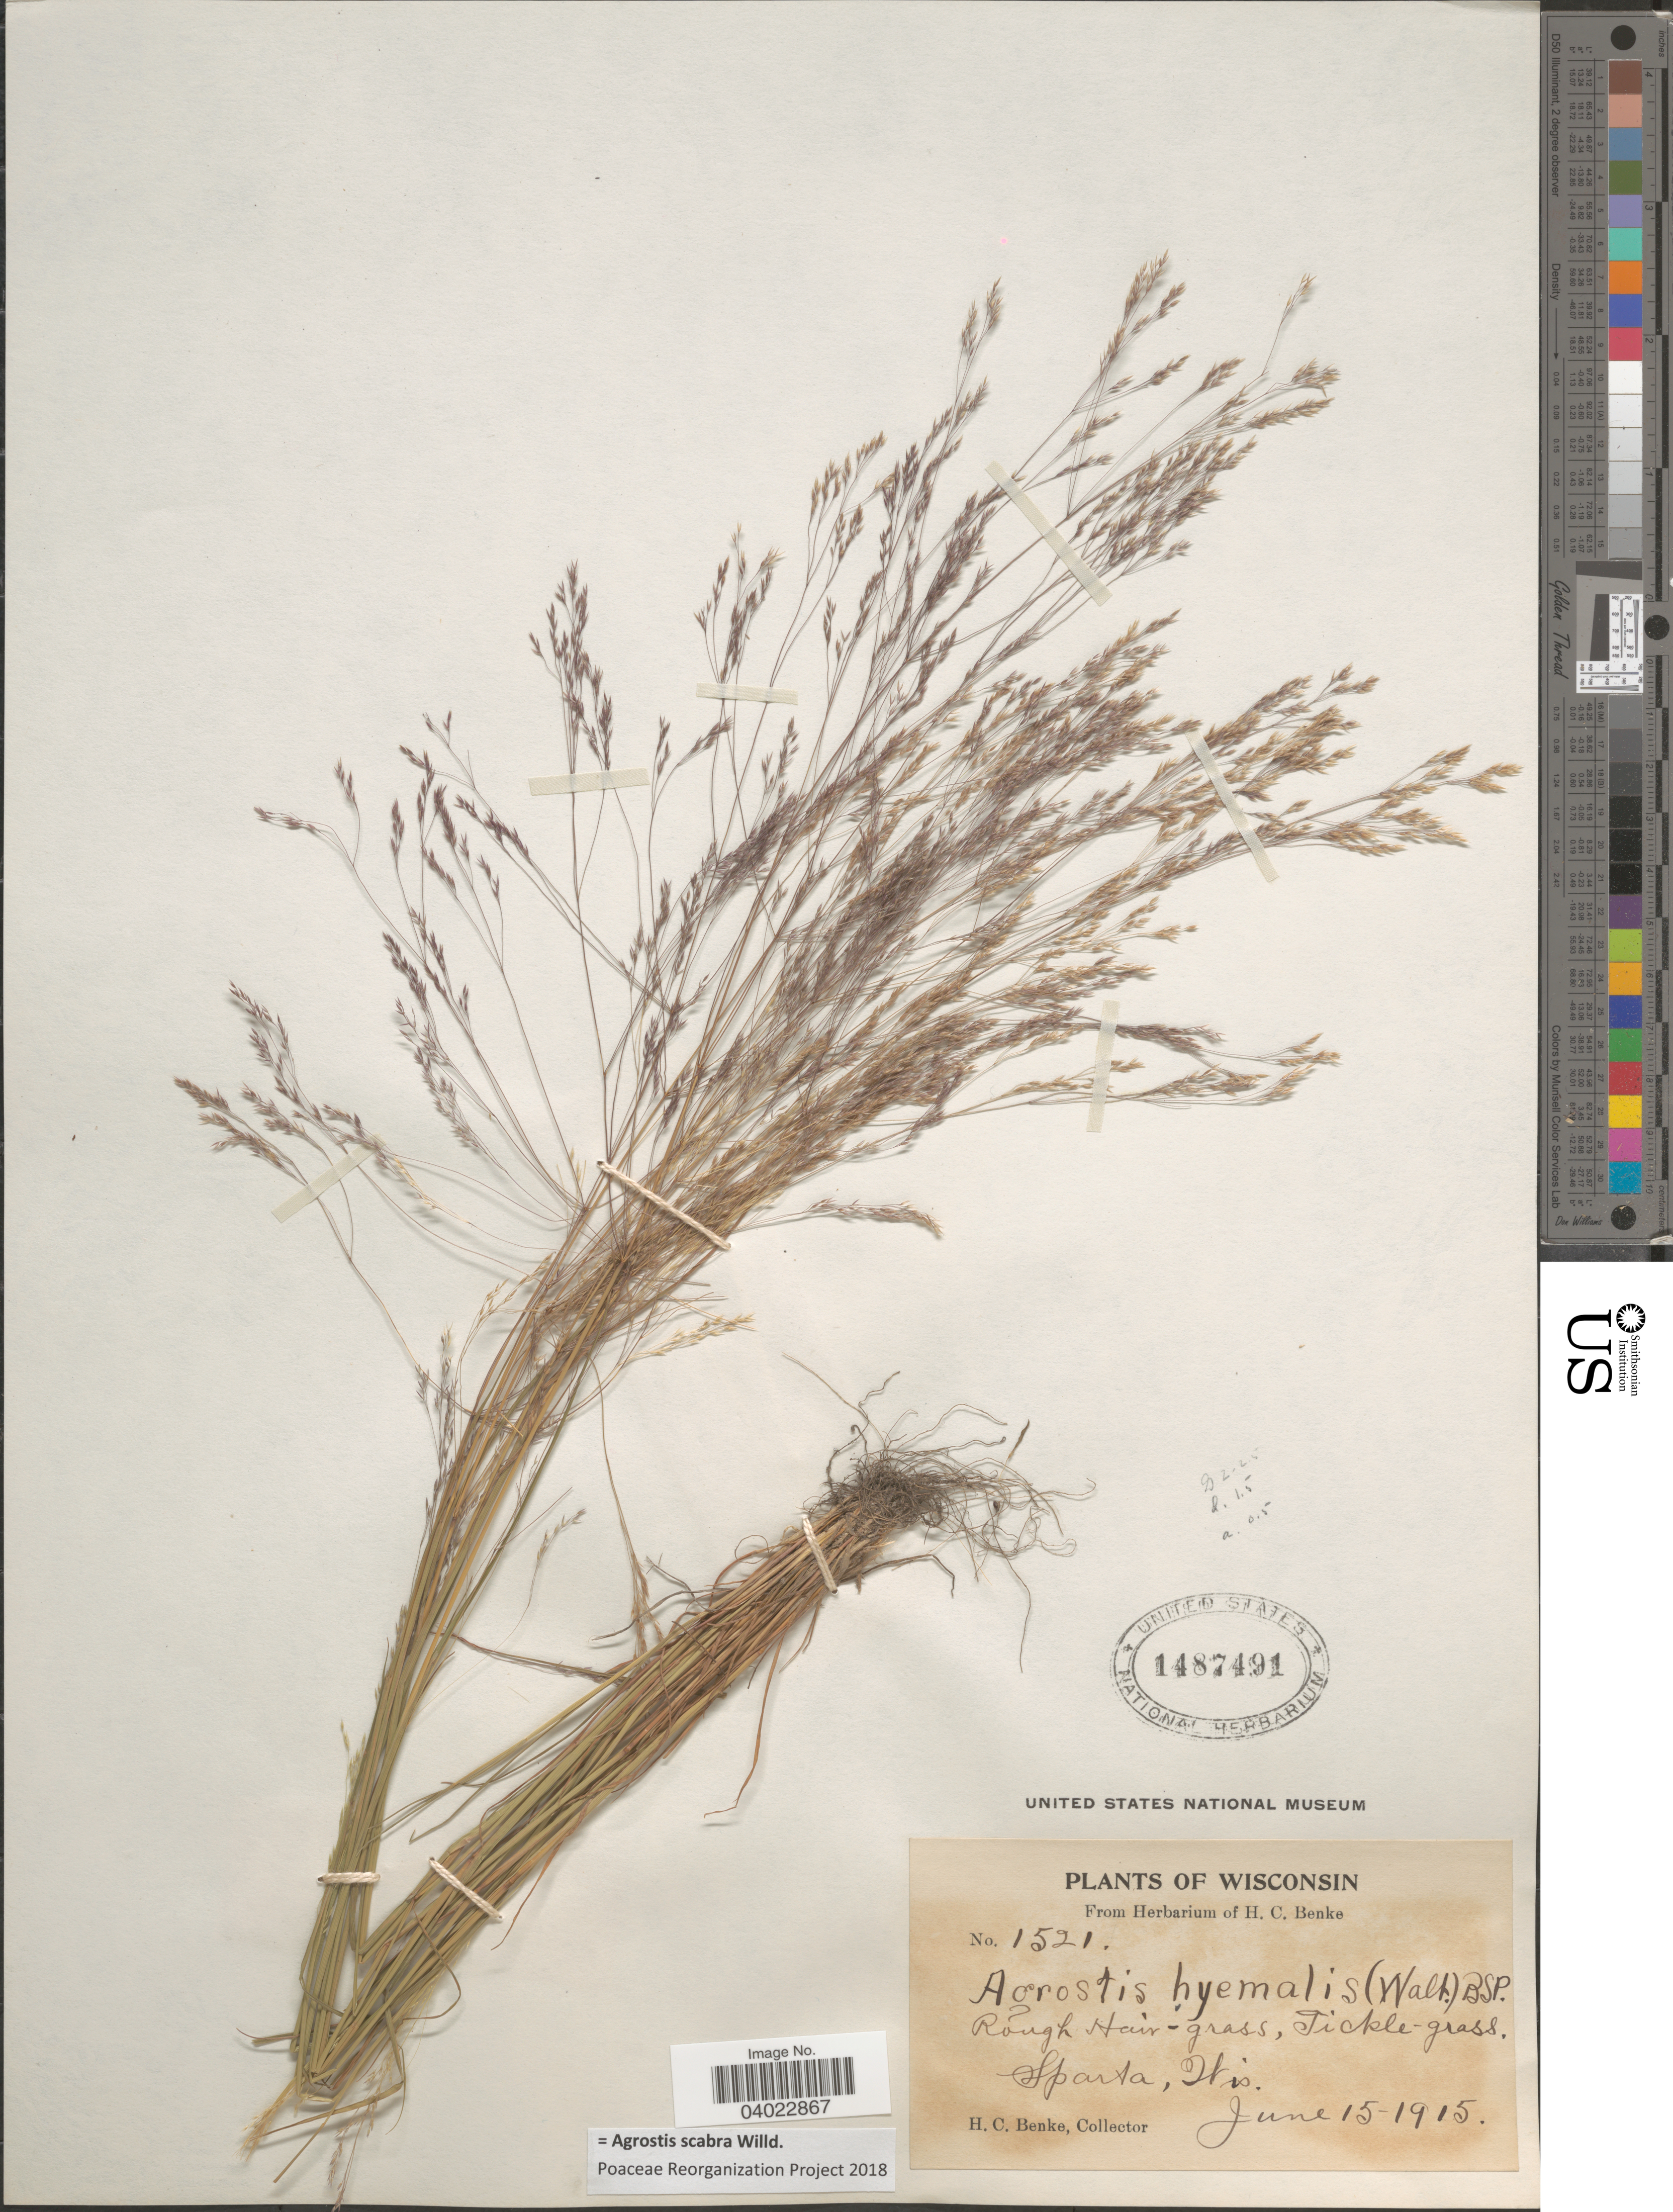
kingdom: Plantae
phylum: Tracheophyta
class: Liliopsida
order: Poales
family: Poaceae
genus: Agrostis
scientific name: Agrostis scabra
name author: Willd.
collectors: H. Benke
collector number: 1521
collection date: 1915-06-15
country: United States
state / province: Wisconsin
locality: Sparta.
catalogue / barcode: US 1487491